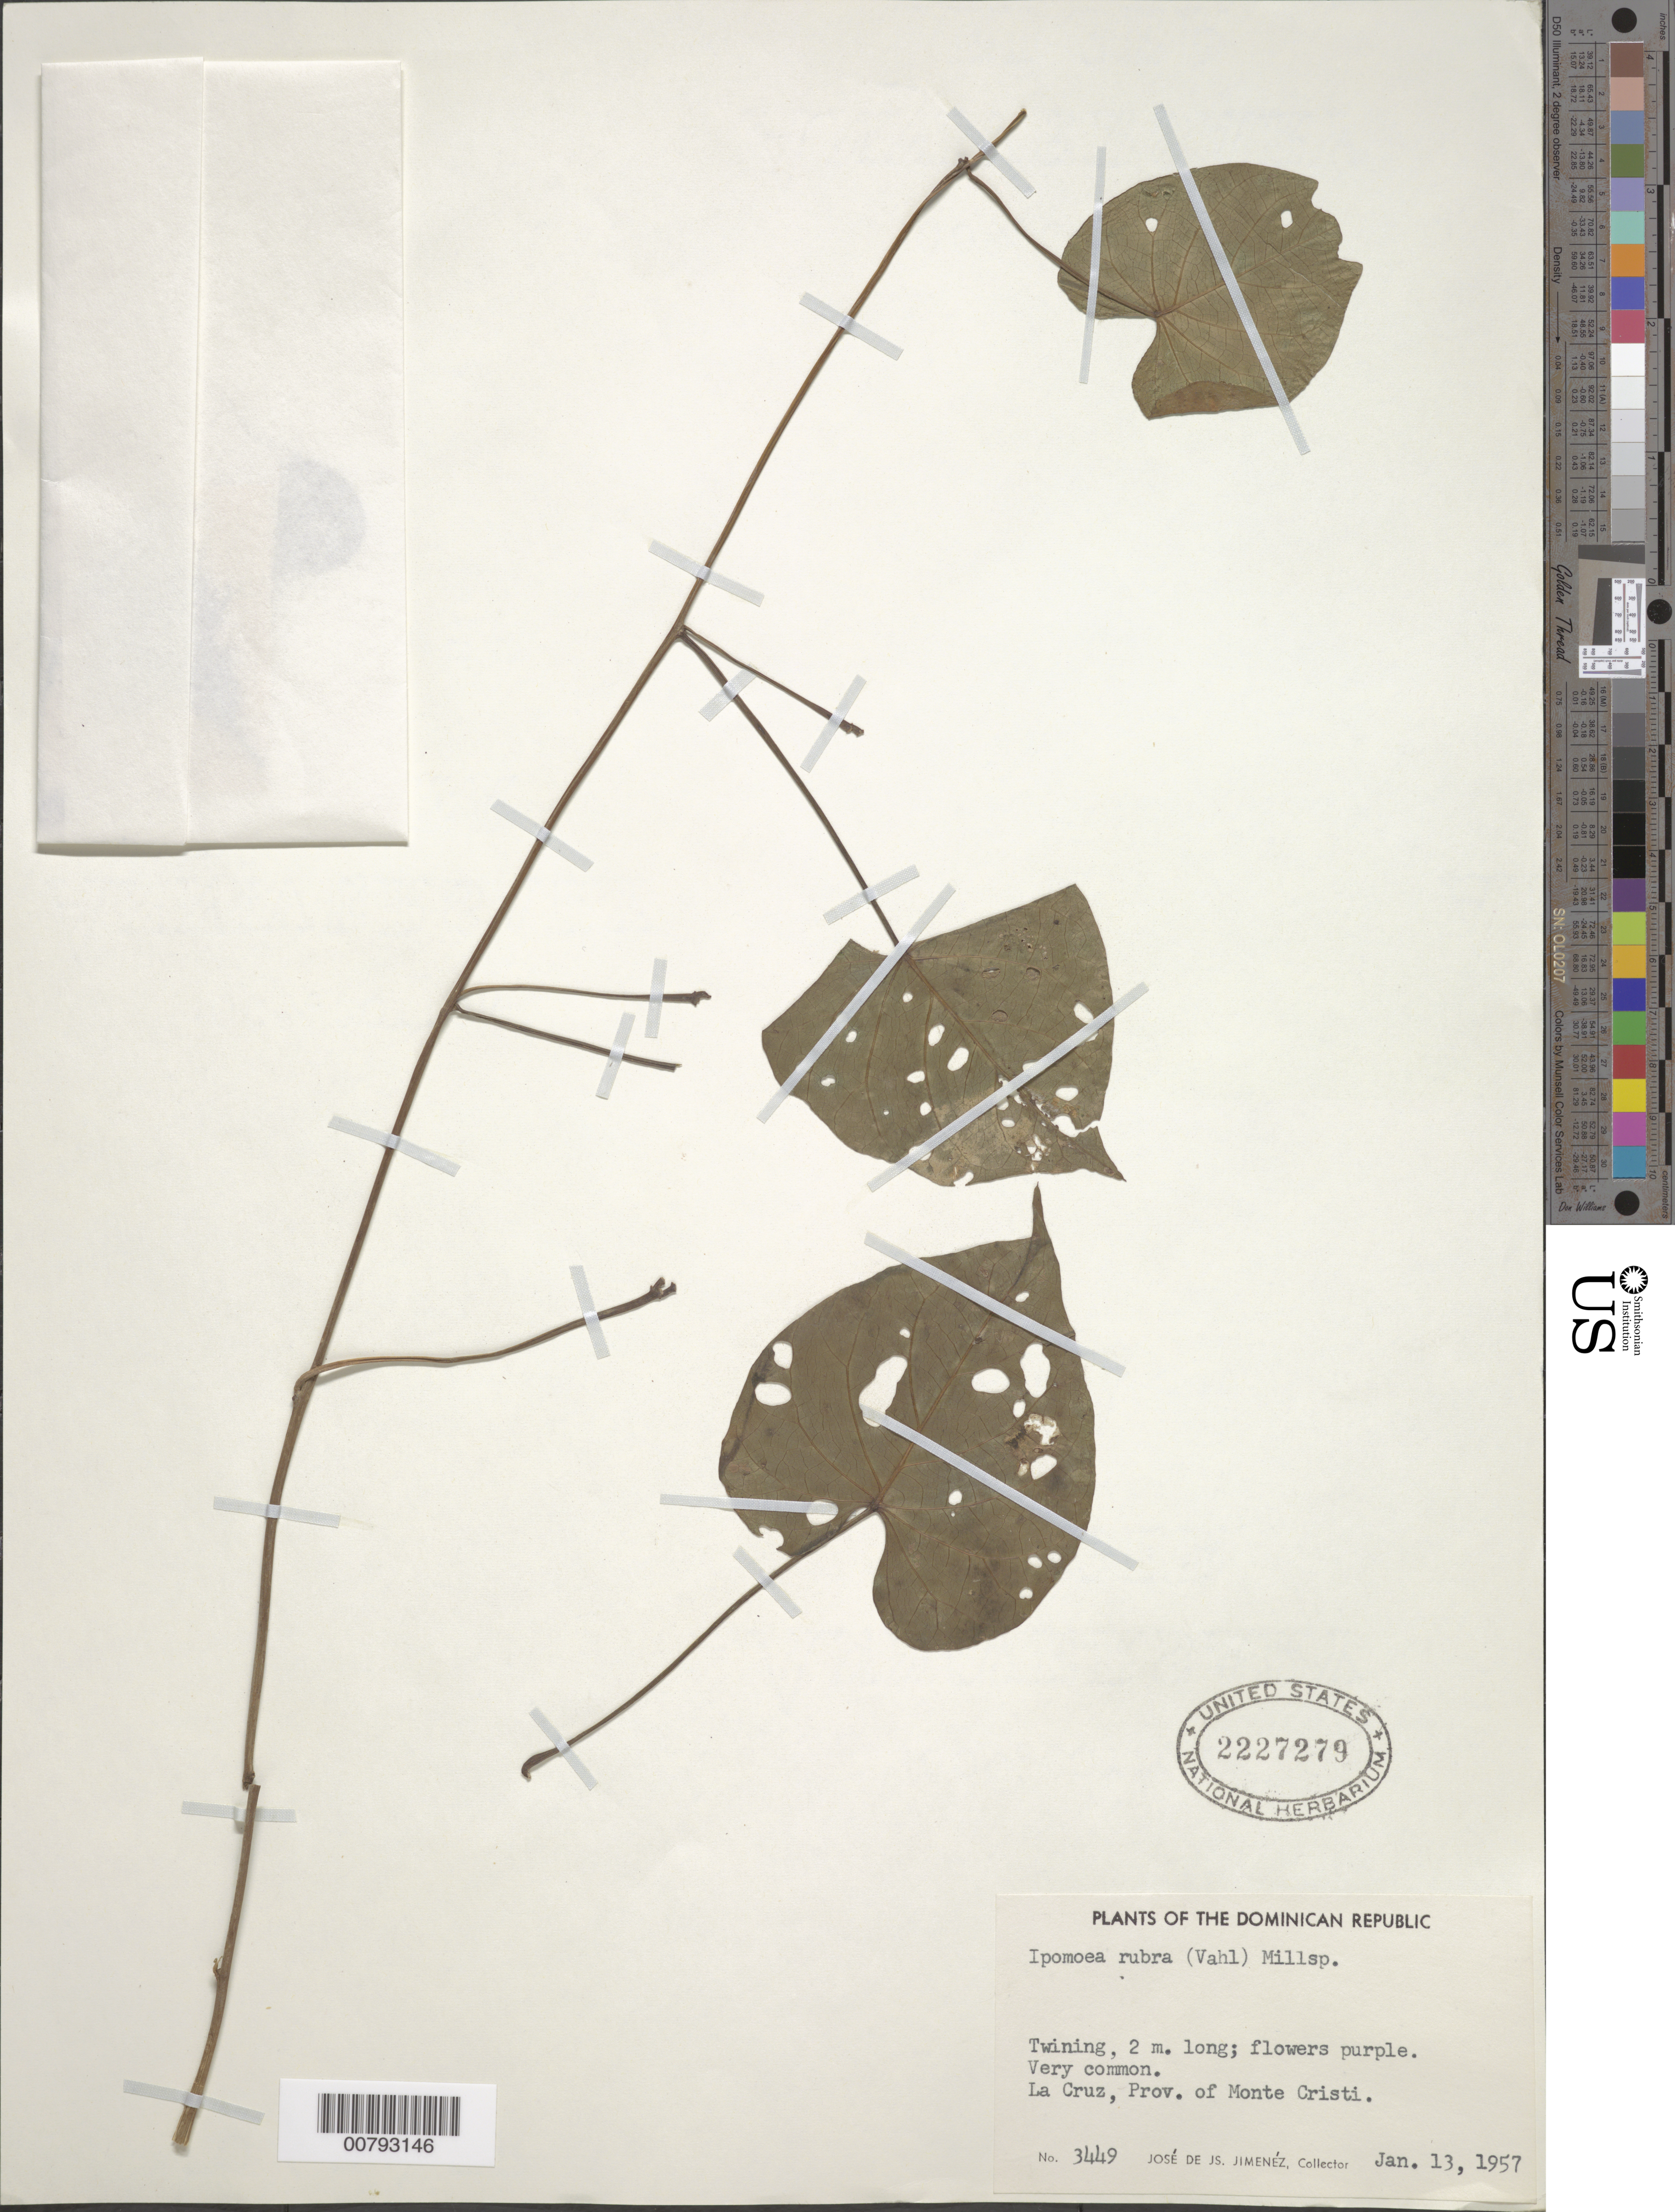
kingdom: Plantae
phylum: Tracheophyta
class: Magnoliopsida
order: Solanales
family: Convolvulaceae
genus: Ipomoea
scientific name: Ipomoea rubra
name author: (Vahl) Millsp.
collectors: J. J. Jiménez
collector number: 3449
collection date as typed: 13 Jan 1957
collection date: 1957-01-13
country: Dominican Republic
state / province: Monte Cristi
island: Hispaniola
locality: La Cruz.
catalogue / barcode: US 2227279